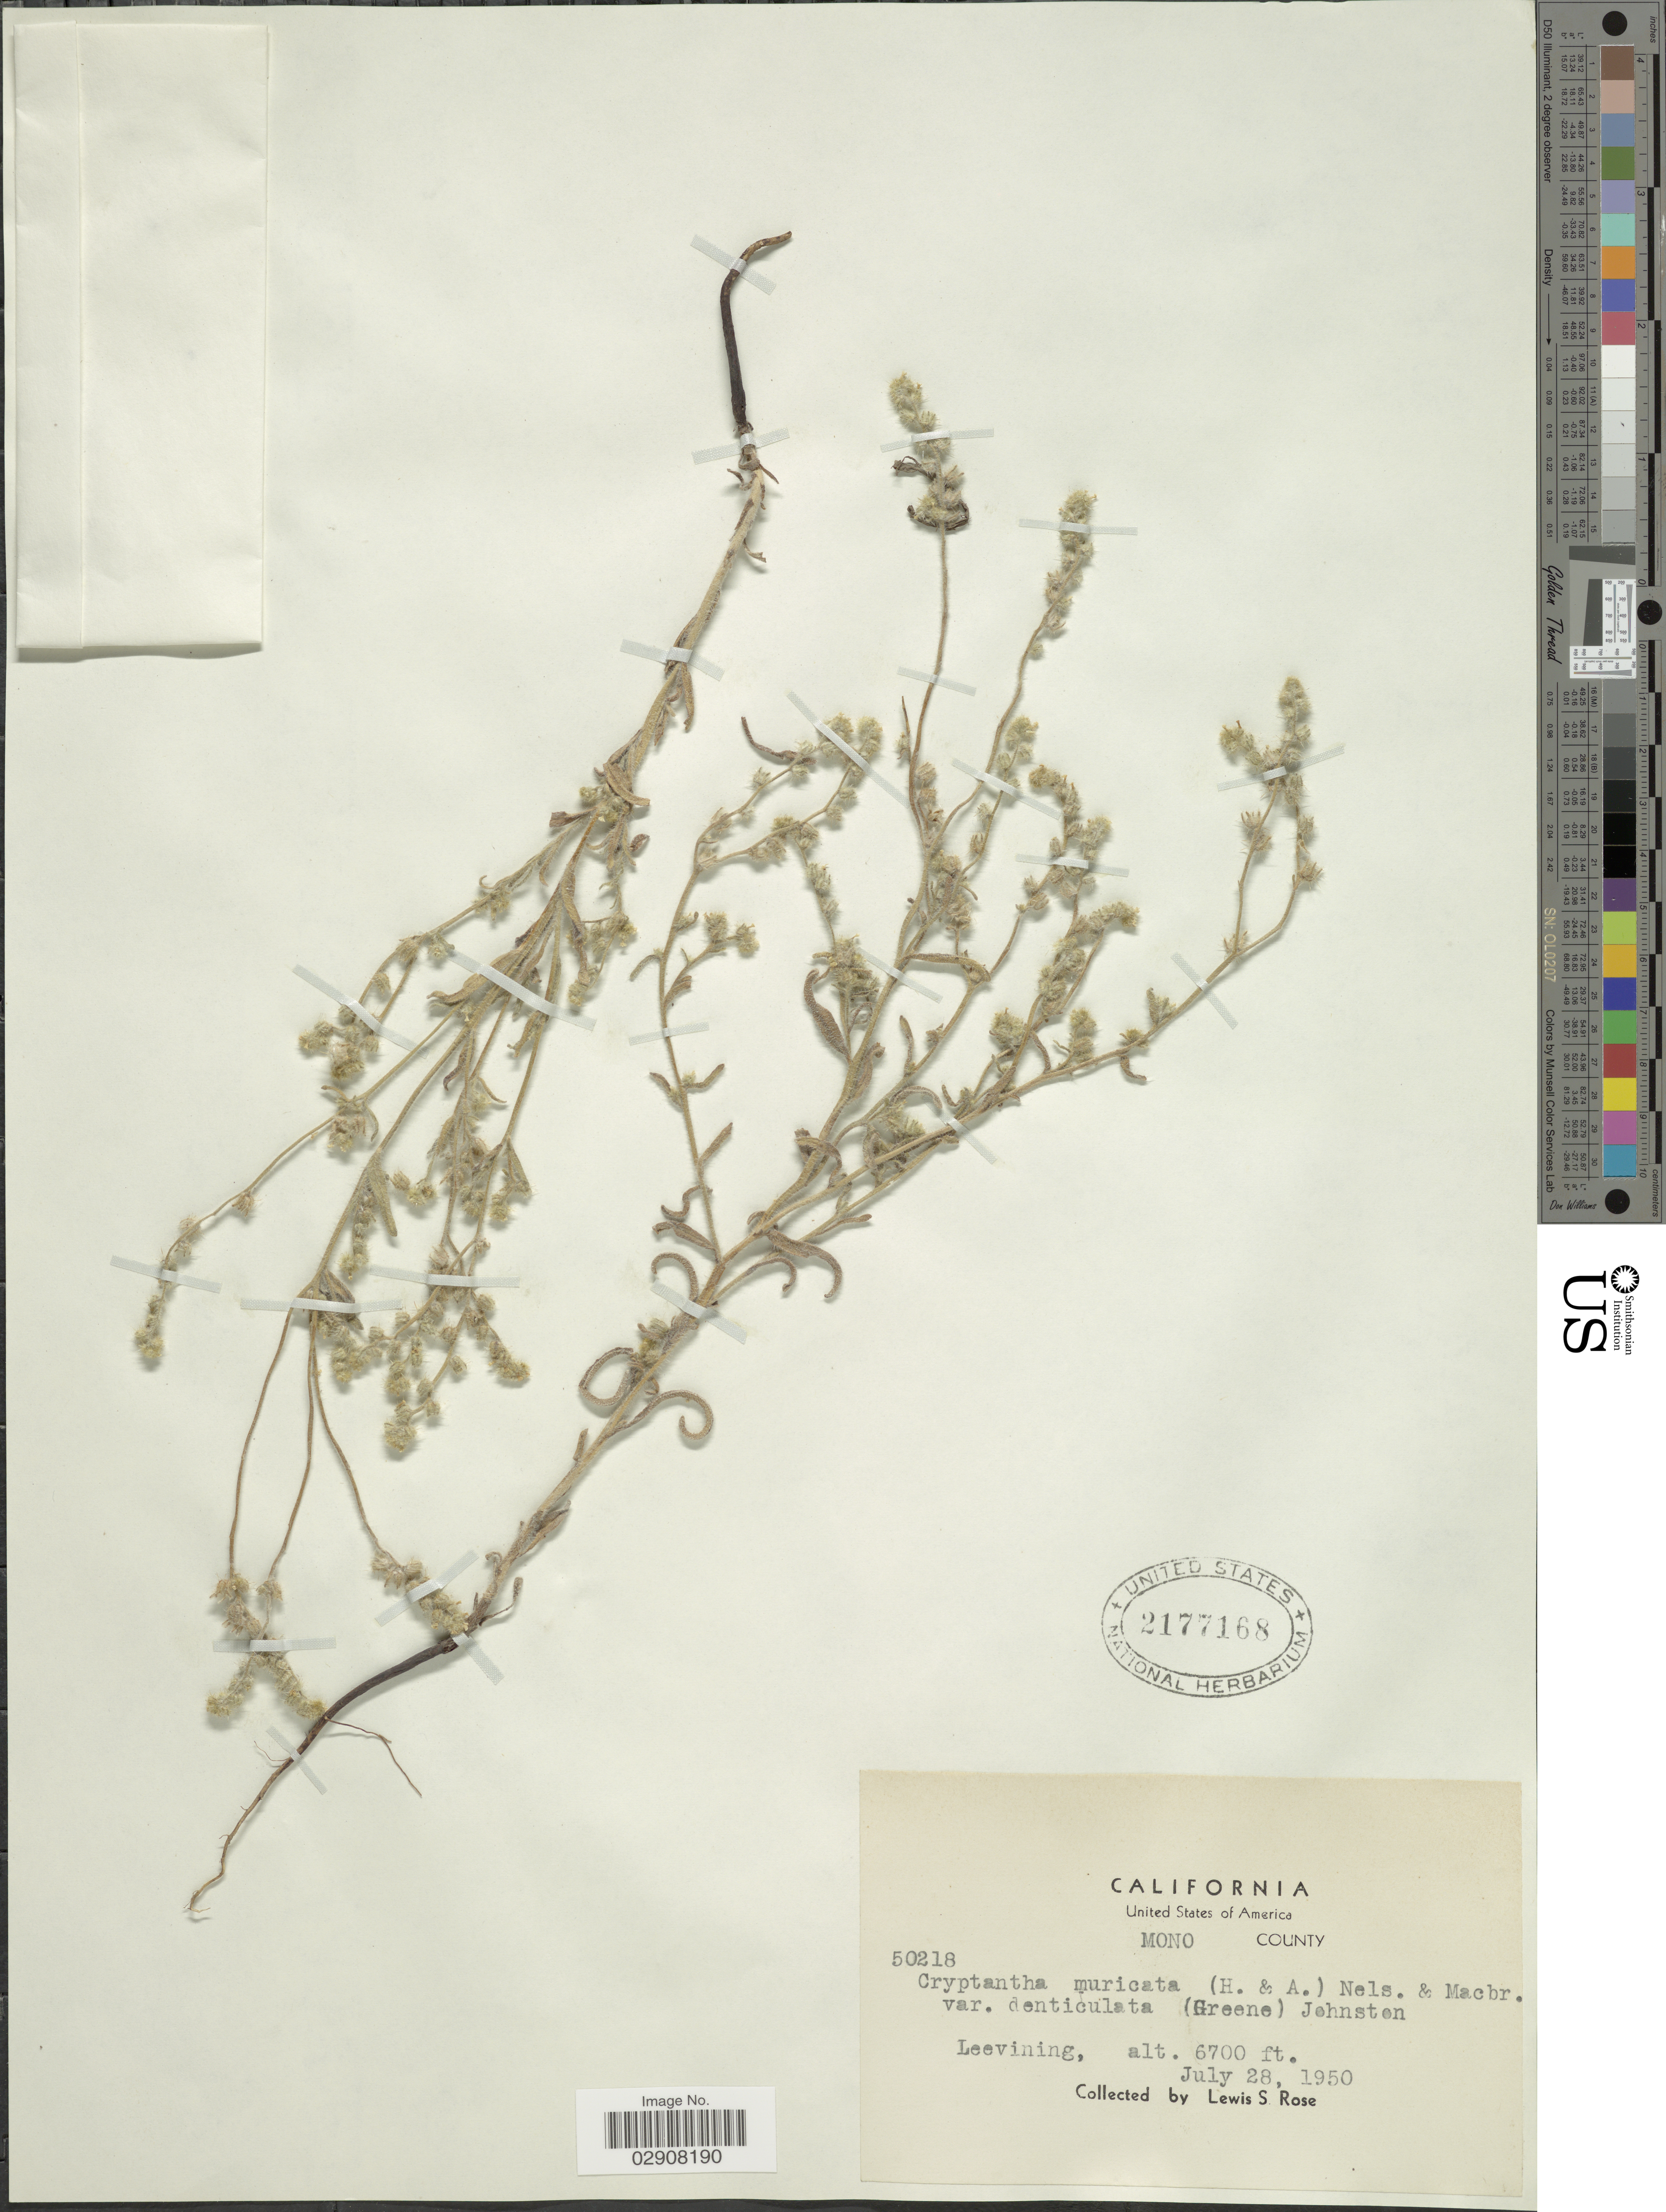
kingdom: Plantae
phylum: Tracheophyta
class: Magnoliopsida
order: Boraginales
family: Boraginaceae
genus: Cryptantha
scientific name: Cryptantha muricata var. denticulata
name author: (Greene) I.M. Johnst.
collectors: L. S. Rose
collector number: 50218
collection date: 1950-07-28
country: United States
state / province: California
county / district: Mono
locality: Mono County. Leevining.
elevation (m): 2042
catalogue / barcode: US 2177168